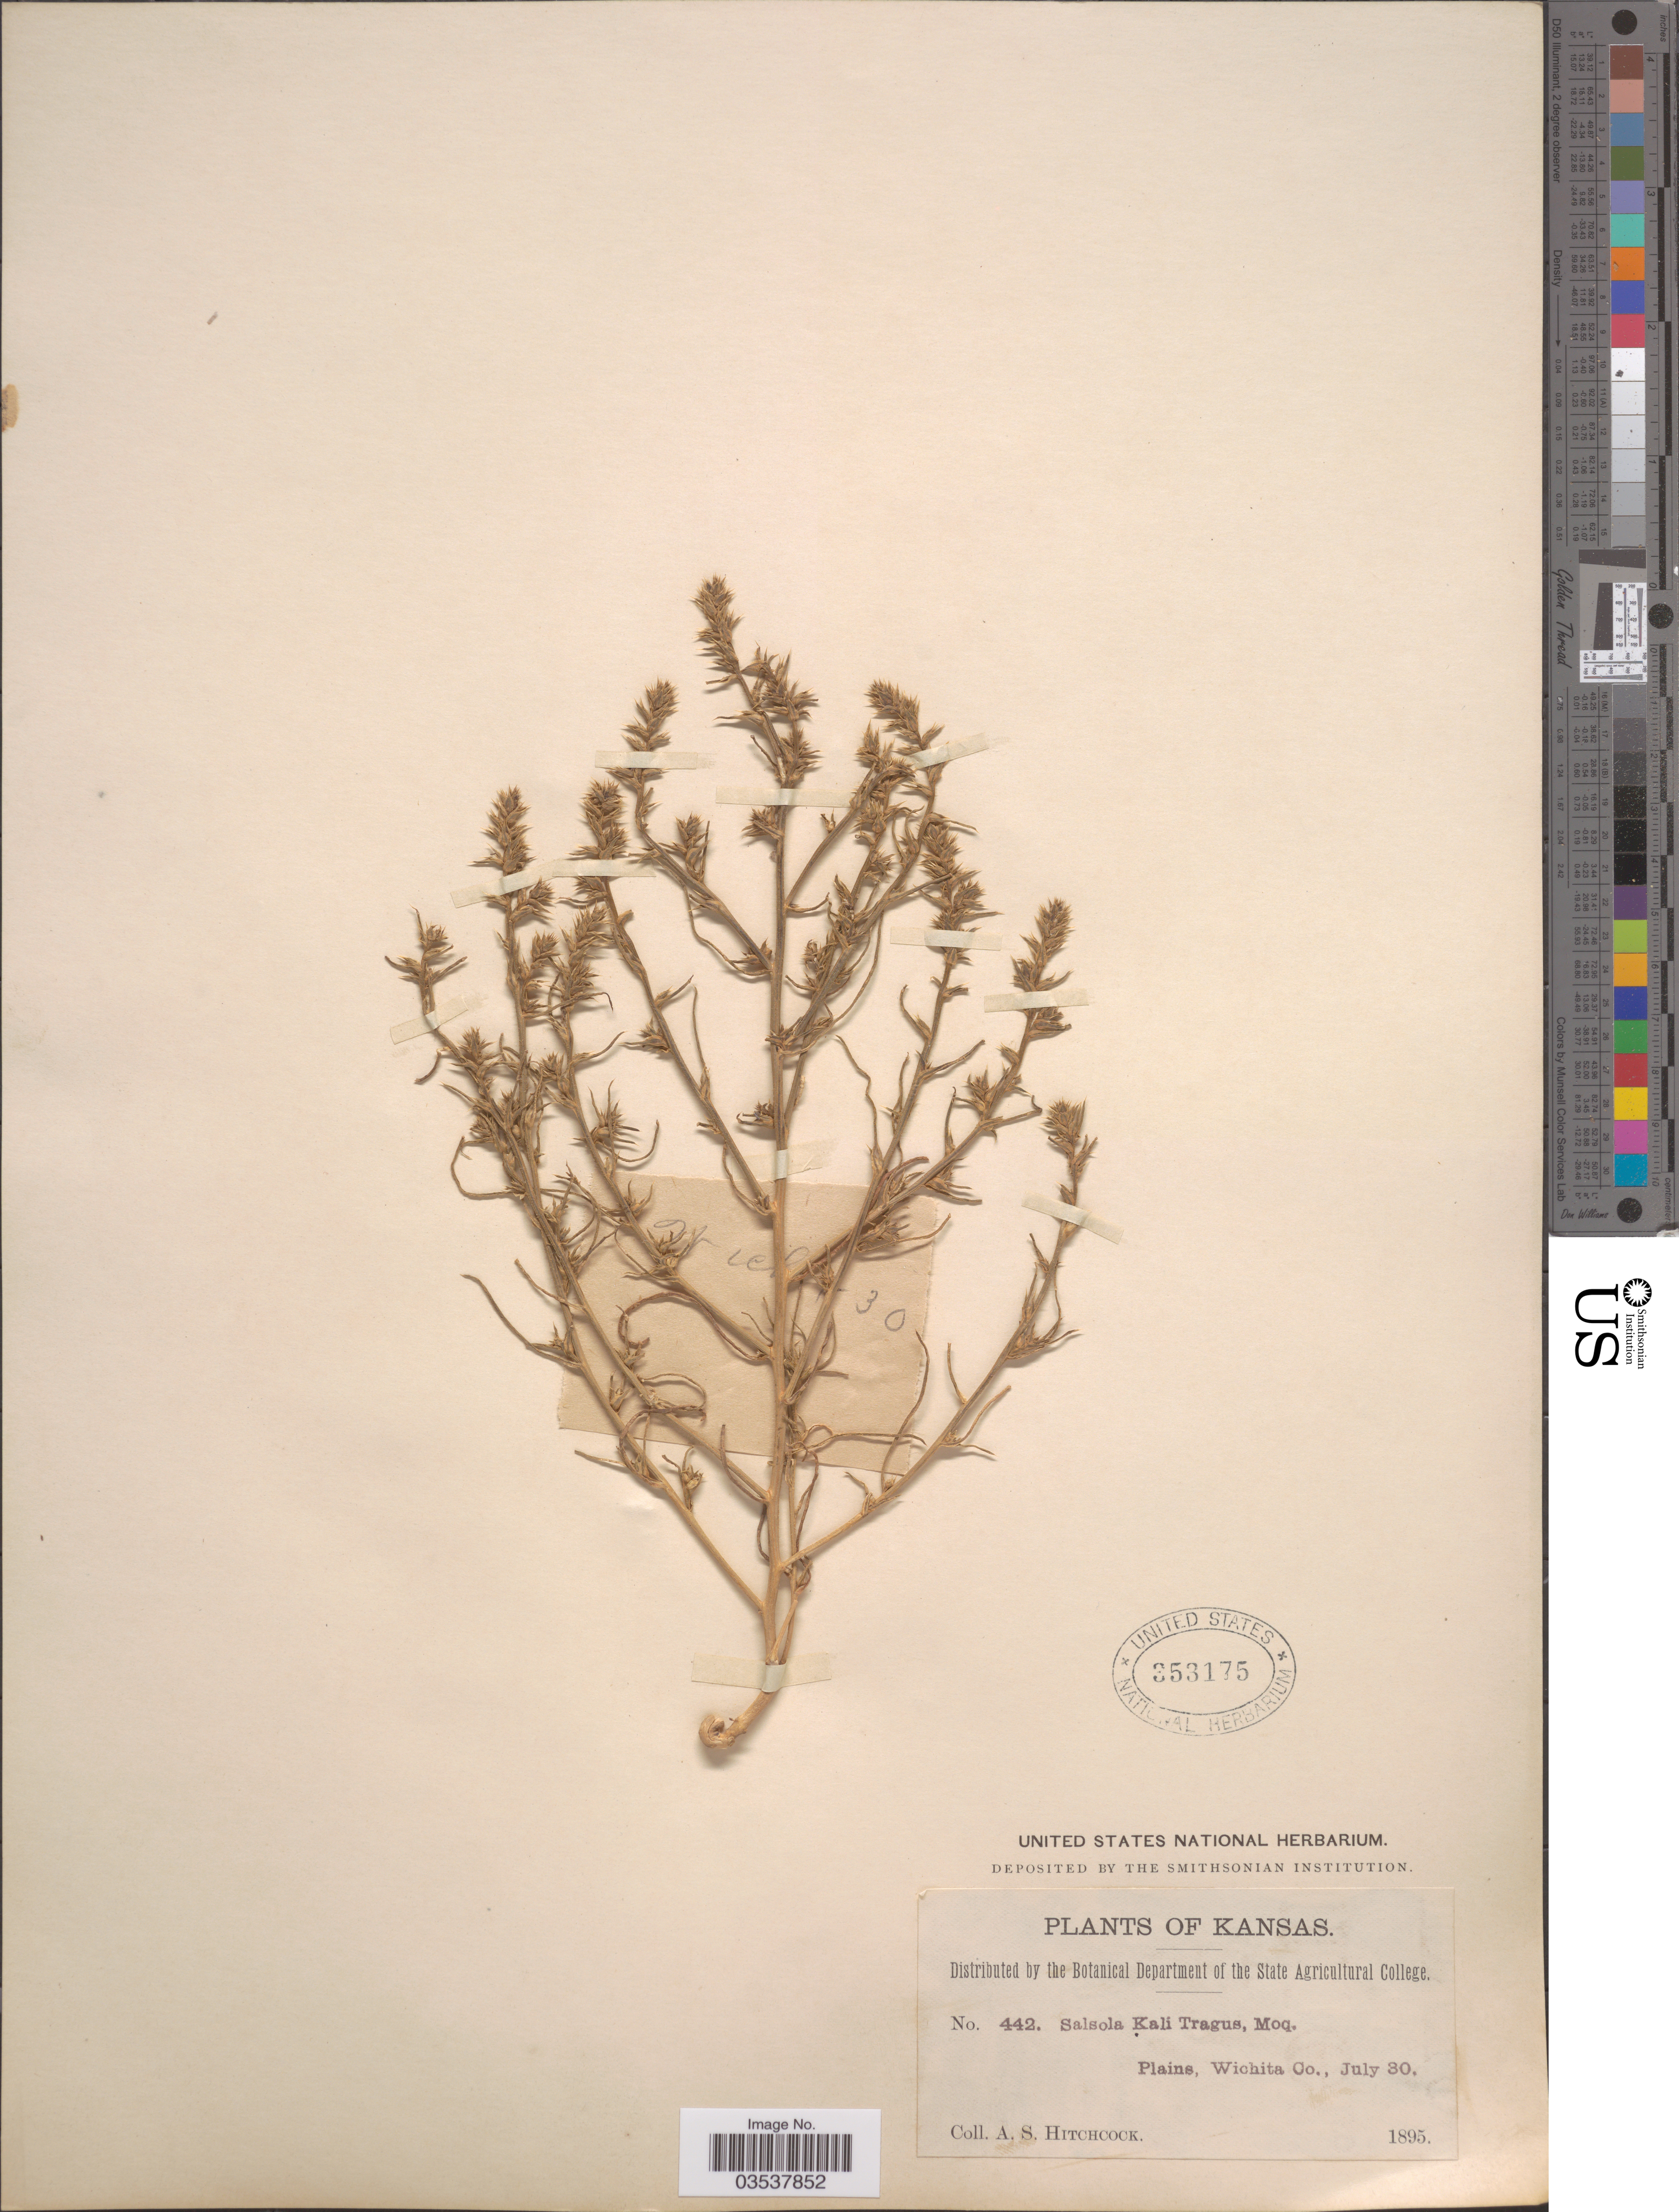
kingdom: Plantae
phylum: Tracheophyta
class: Magnoliopsida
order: Caryophyllales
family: Amaranthaceae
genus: Salsola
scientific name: Salsola pestifer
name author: A. Nelson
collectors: A. S. Hitchcock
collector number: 442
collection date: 1895-07-30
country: United States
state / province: Kansas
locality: Plains, Wichita Co.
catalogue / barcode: US 353175